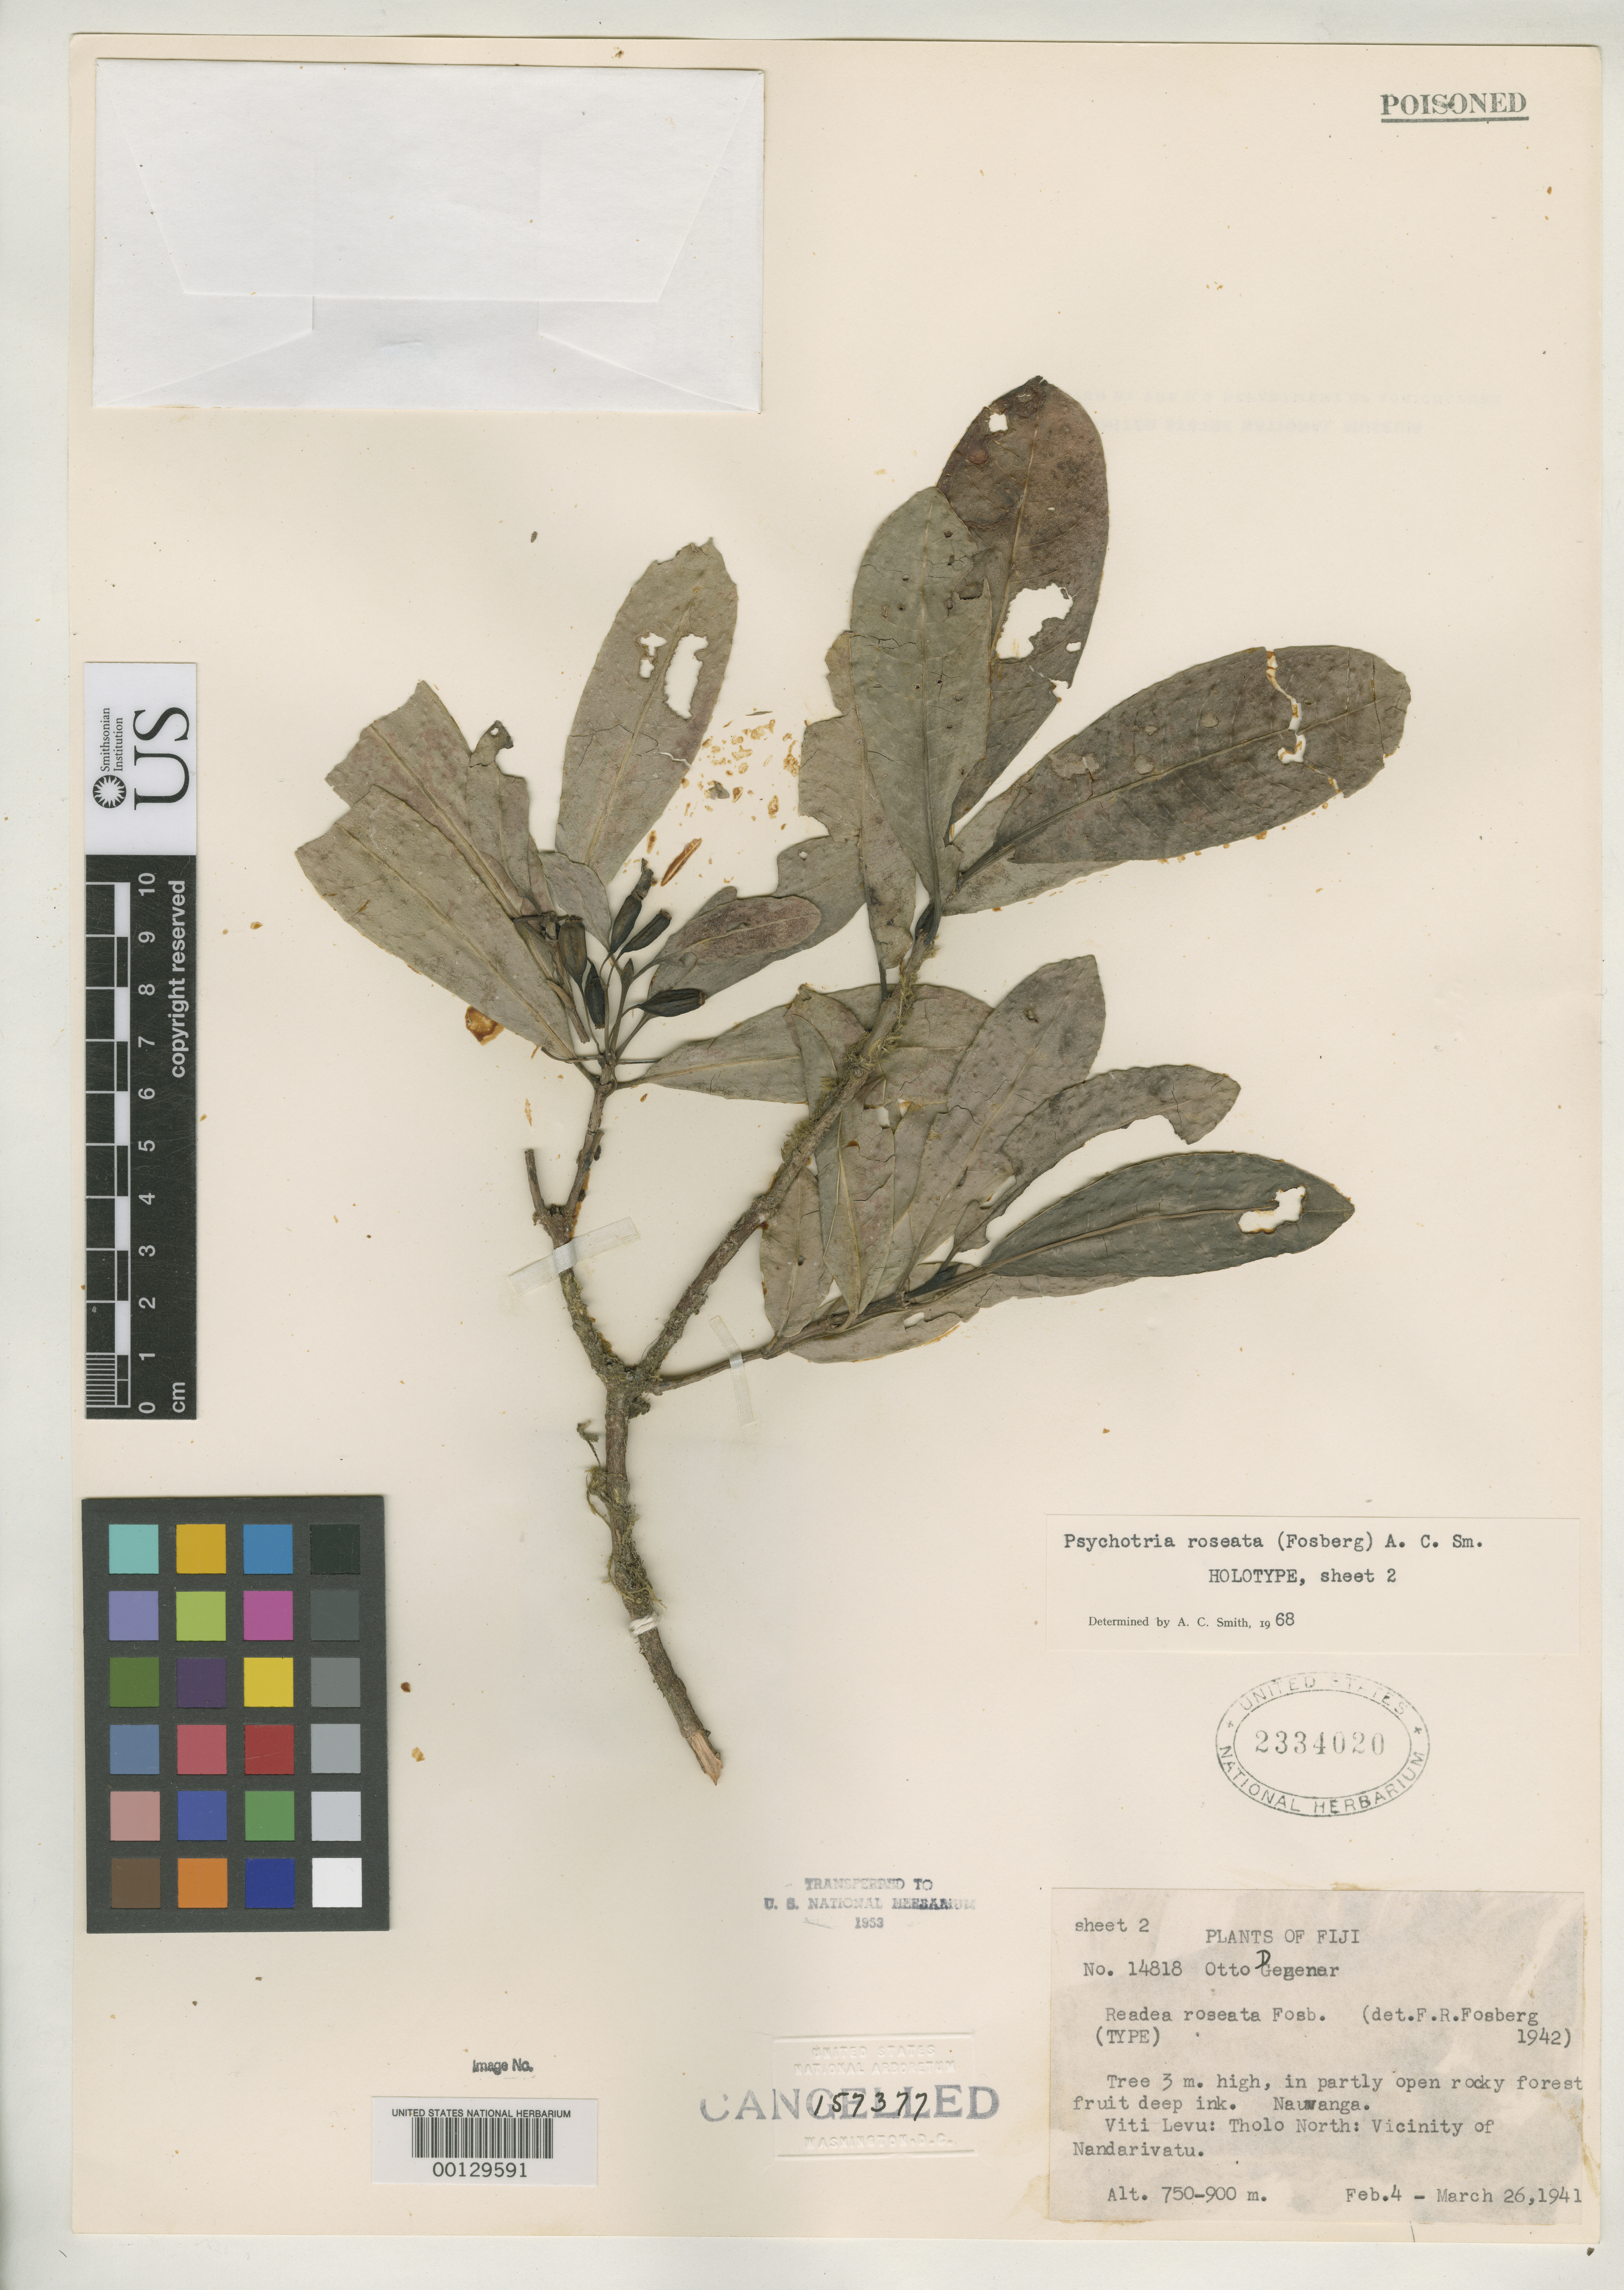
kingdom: Plantae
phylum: Tracheophyta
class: Magnoliopsida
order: Gentianales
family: Rubiaceae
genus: Readea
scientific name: Readea roseata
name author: Fosberg in A.C. Sm.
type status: Holotype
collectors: O. Degener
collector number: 14818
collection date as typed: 13 Mar 1941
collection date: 1941-03-13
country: Fiji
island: Viti Levu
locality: Tholo North, Nauwanga, vicinity of Nandarivatu. [Viti Levu Group]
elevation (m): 750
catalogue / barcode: US 2334020